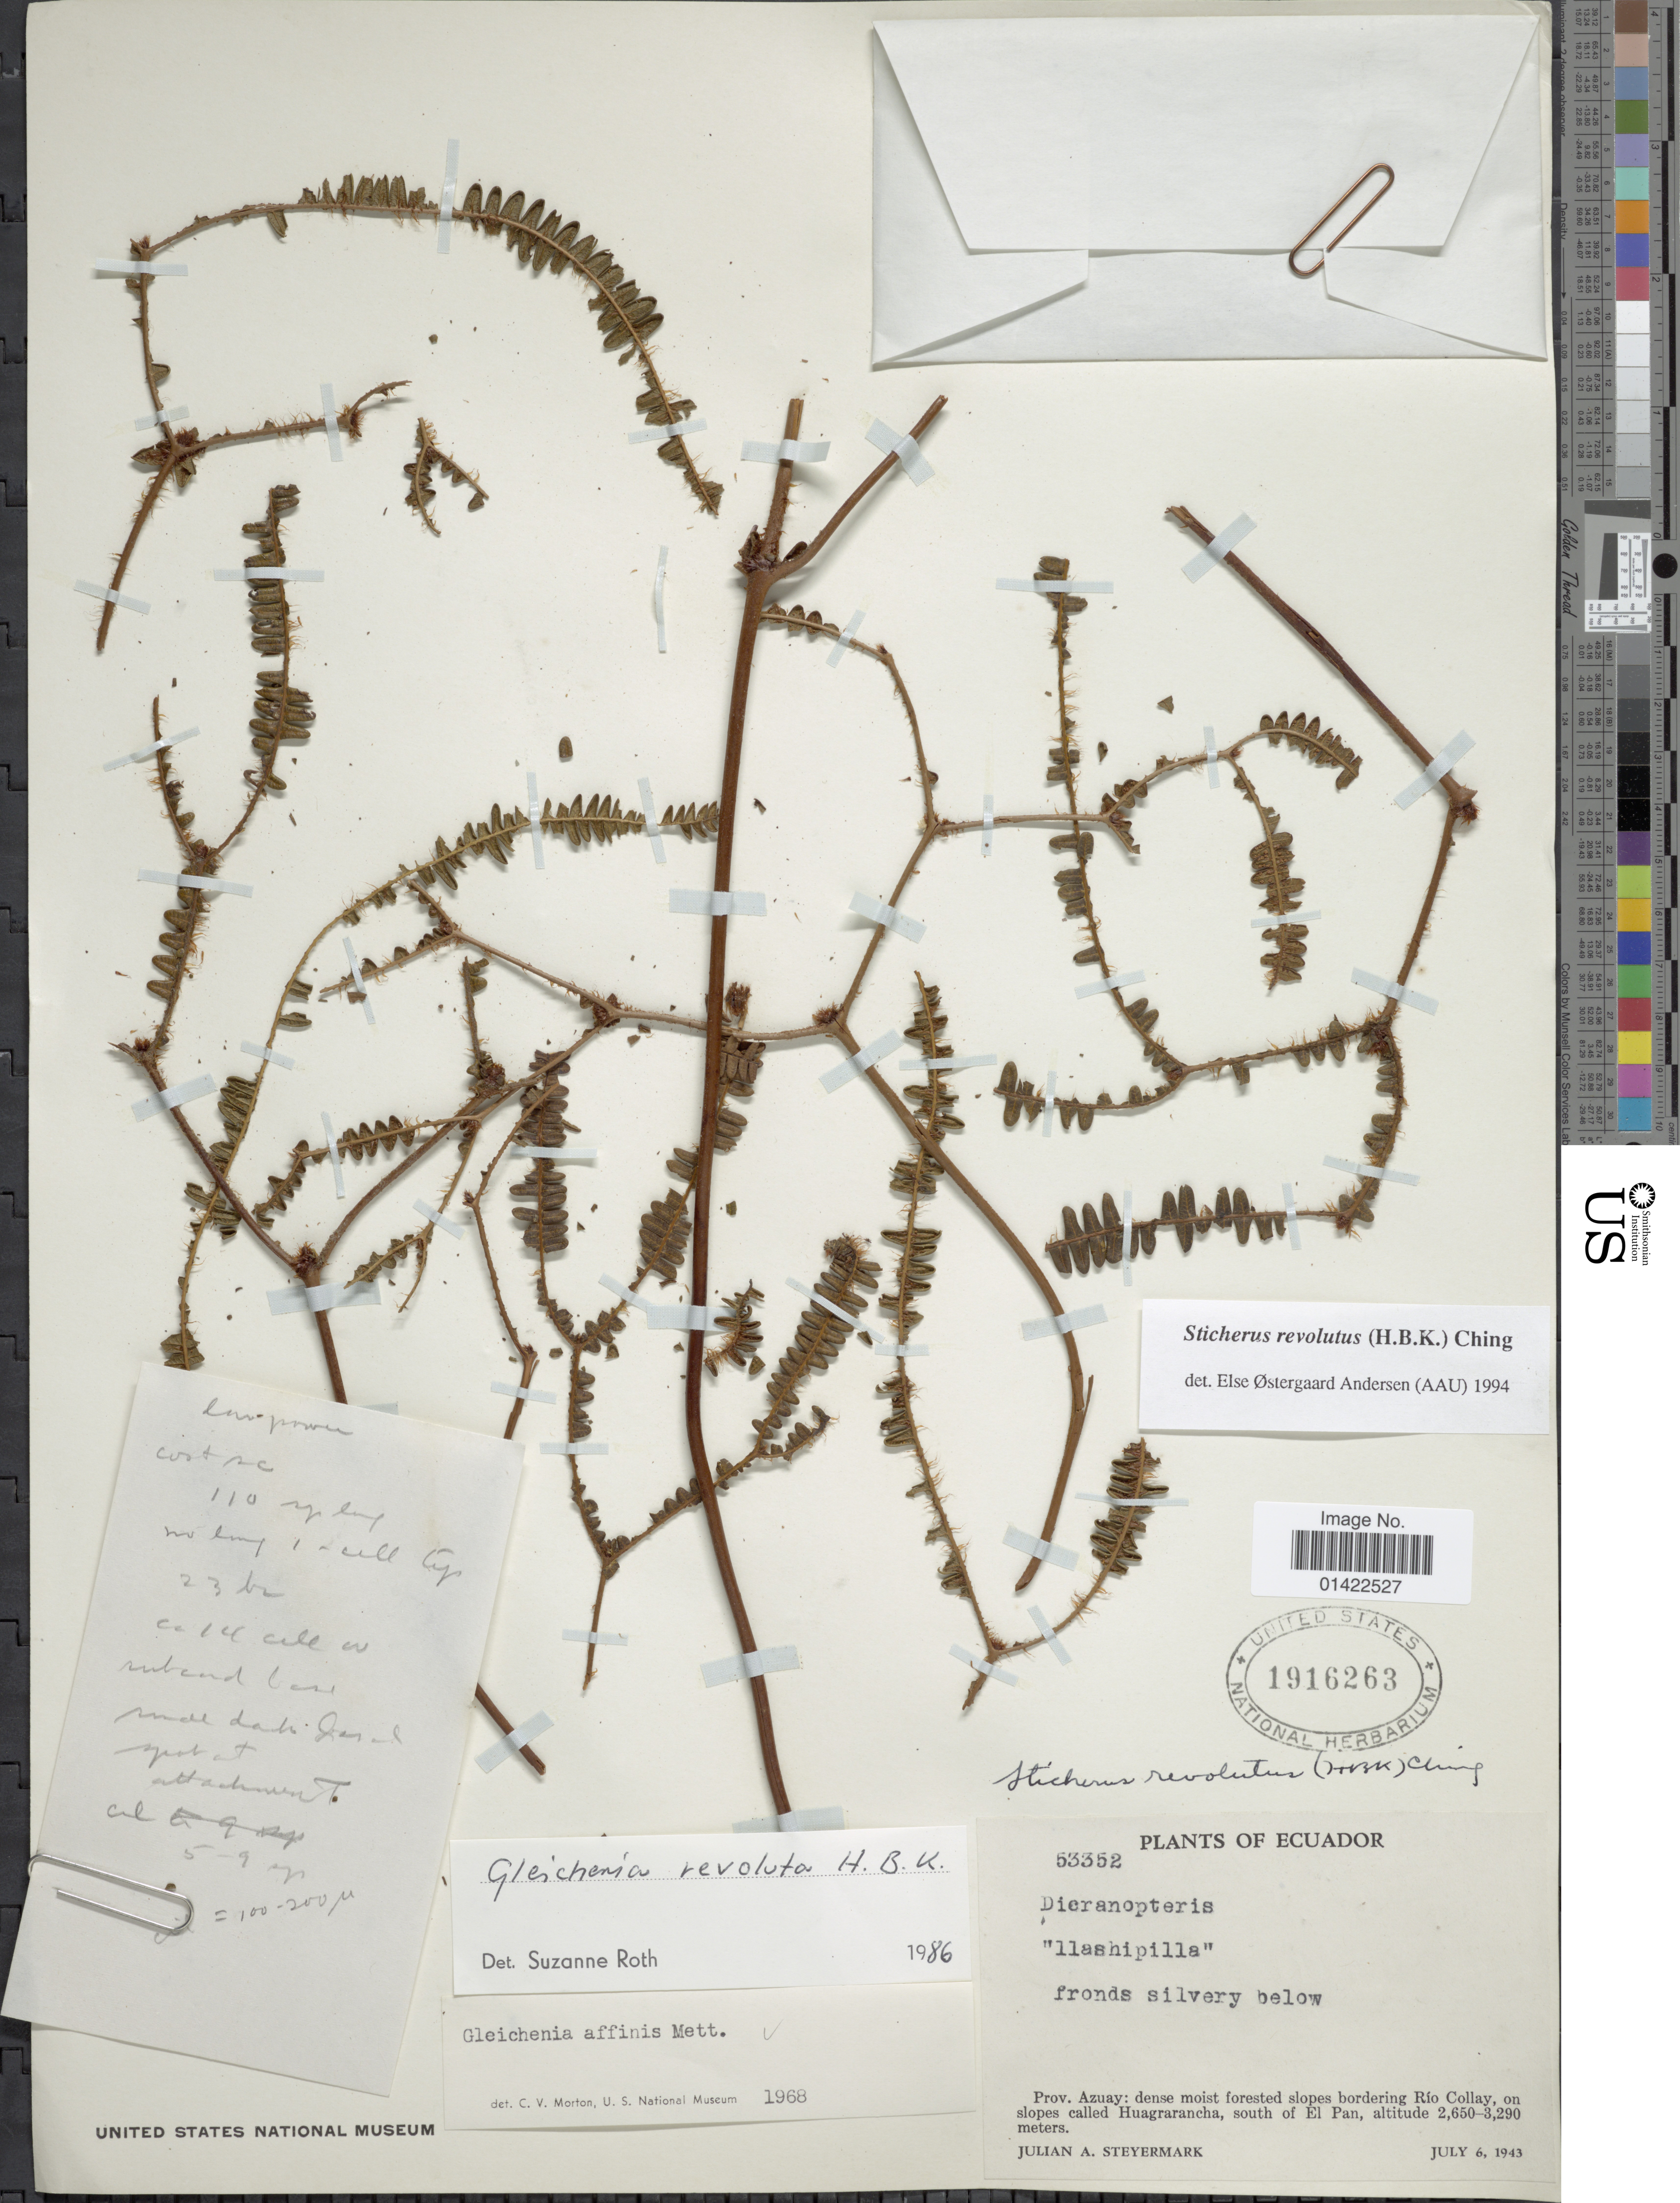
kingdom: Plantae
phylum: Tracheophyta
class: Polypodiopsida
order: Gleicheniales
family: Gleicheniaceae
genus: Sticherus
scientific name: Sticherus revolutus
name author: (Kunth) Ching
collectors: J. Steyermark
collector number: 53352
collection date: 1943-07-06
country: Ecuador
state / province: Azuay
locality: Dense moist forested slopes bordering Río Collay, on slopes called Huagrarancha, south of El Pan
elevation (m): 2650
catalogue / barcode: US 1916263